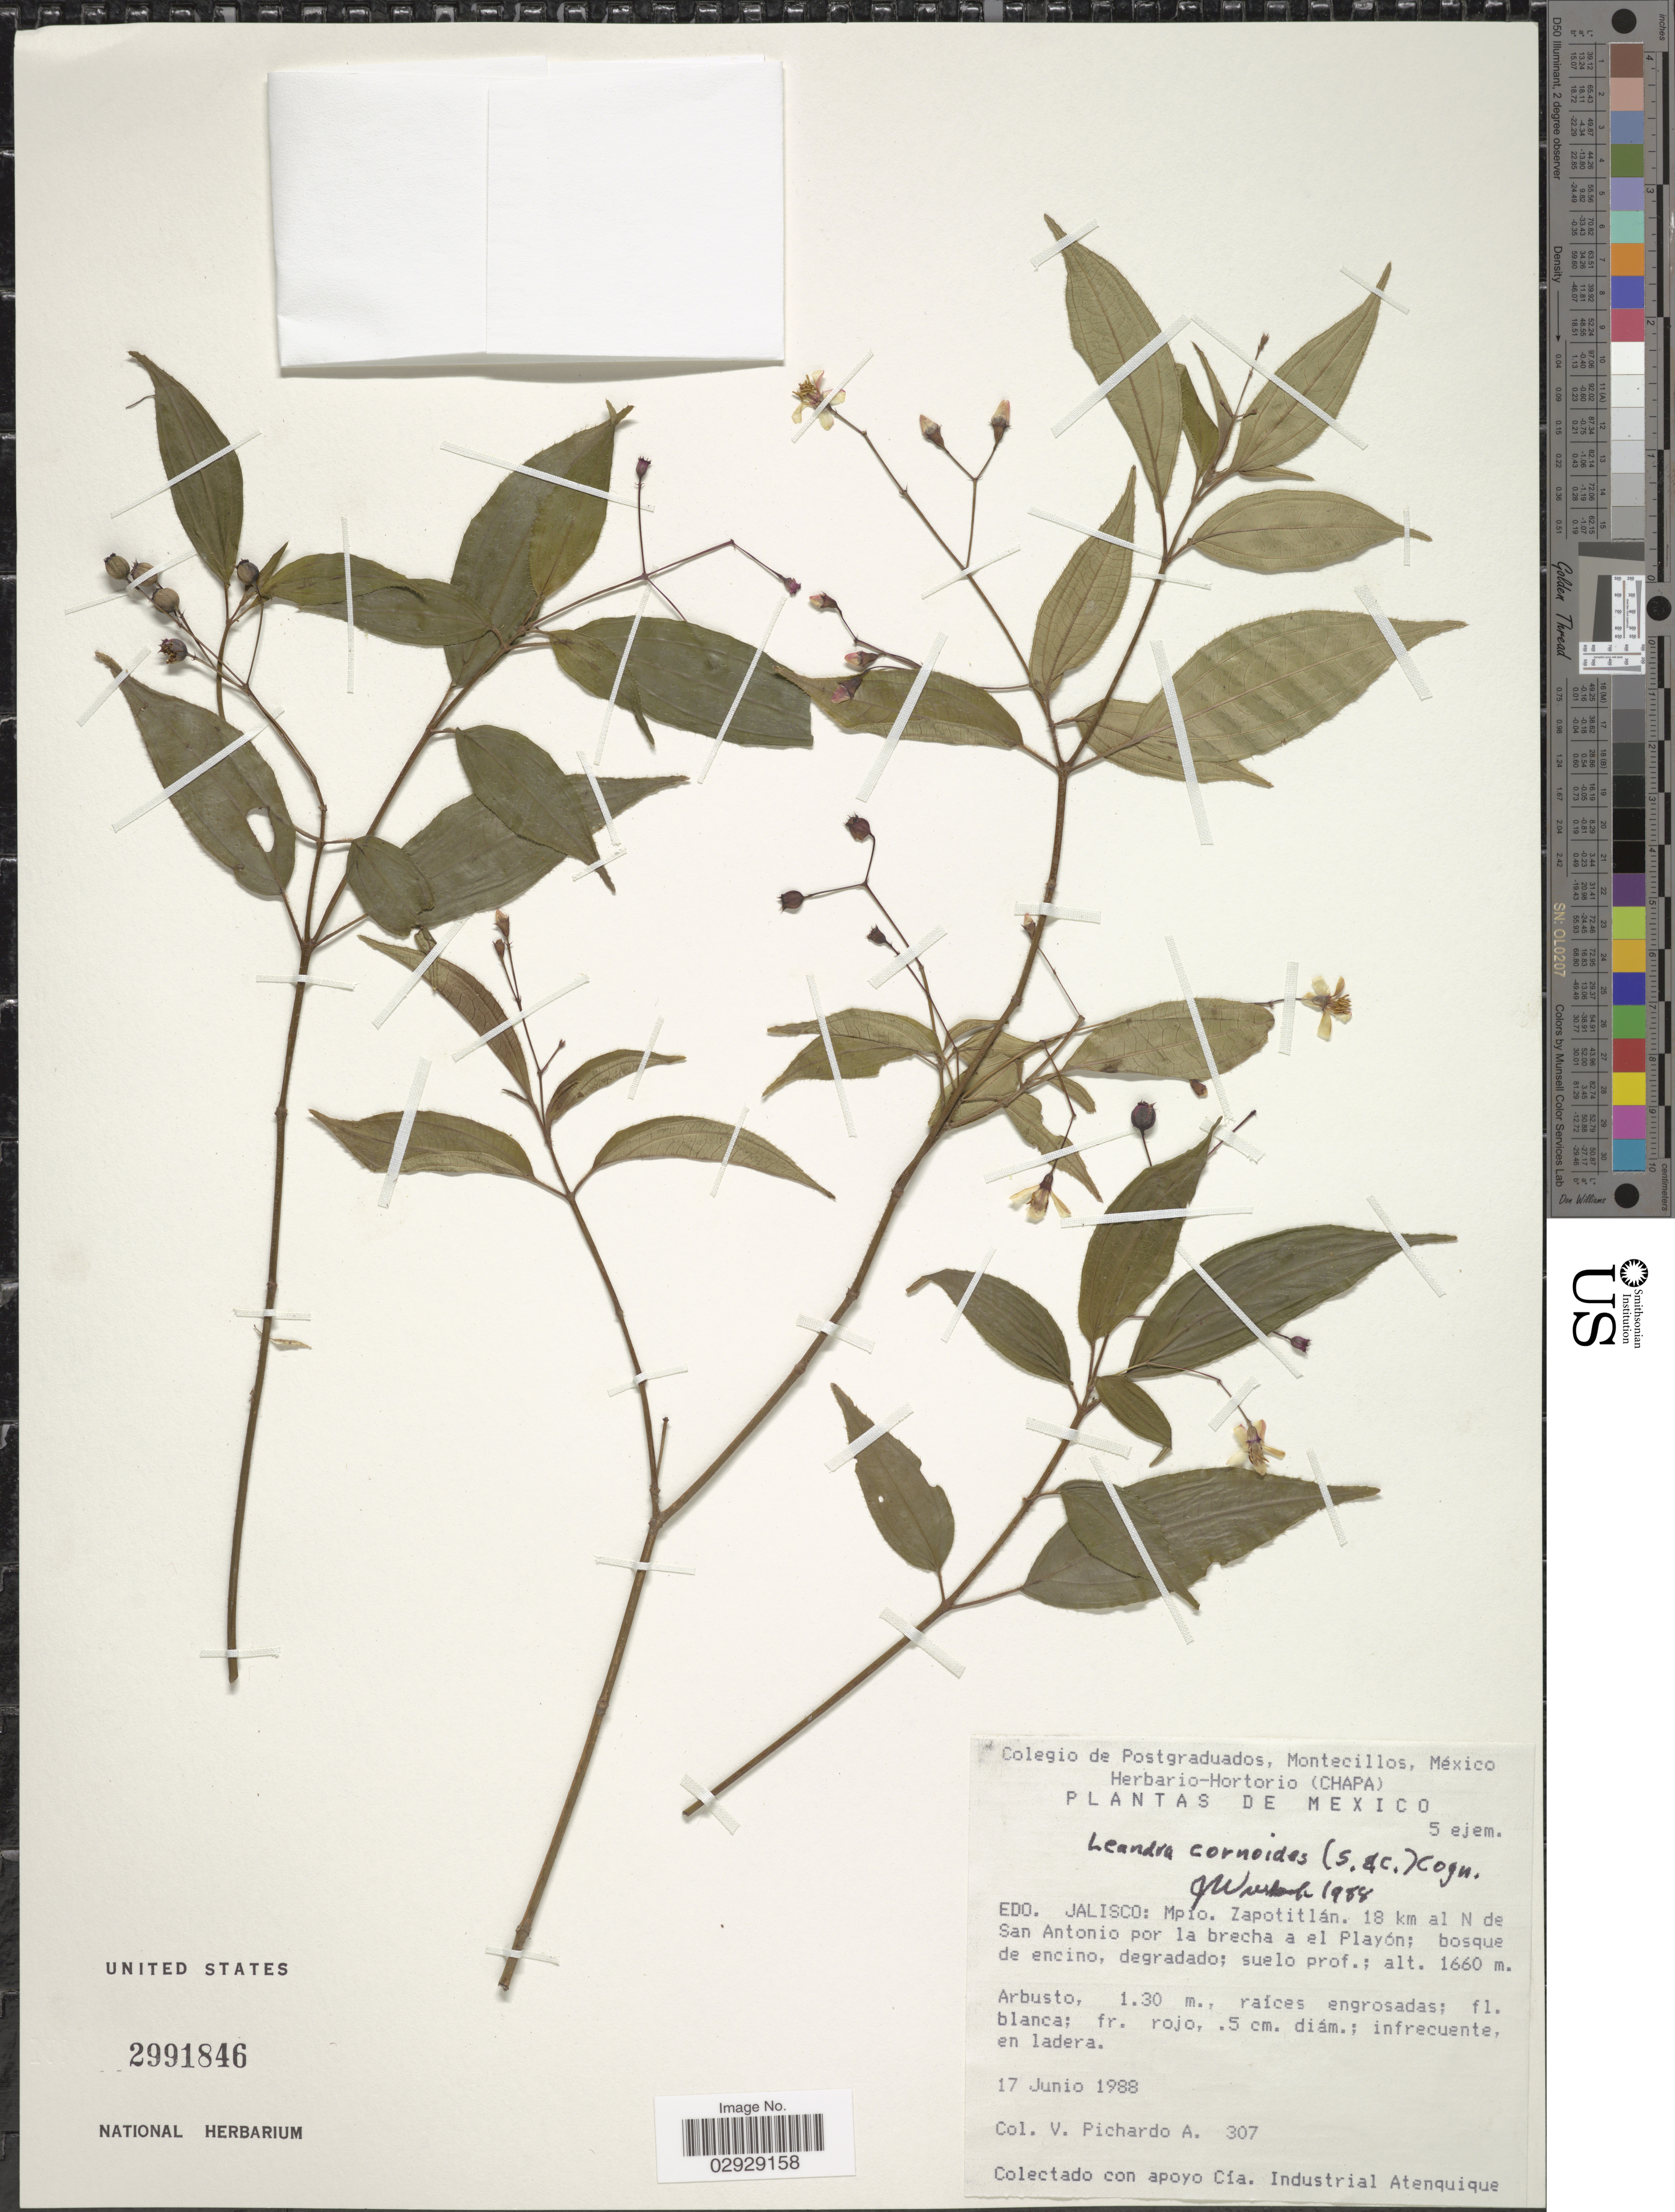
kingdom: Plantae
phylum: Tracheophyta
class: Magnoliopsida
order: Myrtales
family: Melastomataceae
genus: Leandra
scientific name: Leandra cornoides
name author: (Schltdl. & Cham.) Cogn.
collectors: V. Pichardo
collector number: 307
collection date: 1988-06-17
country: Mexico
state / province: Jalisco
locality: Mpio. Zapotitlán. 18 km al N de San Antonio por la brecha a el Playón.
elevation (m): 1660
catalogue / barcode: US 2991846